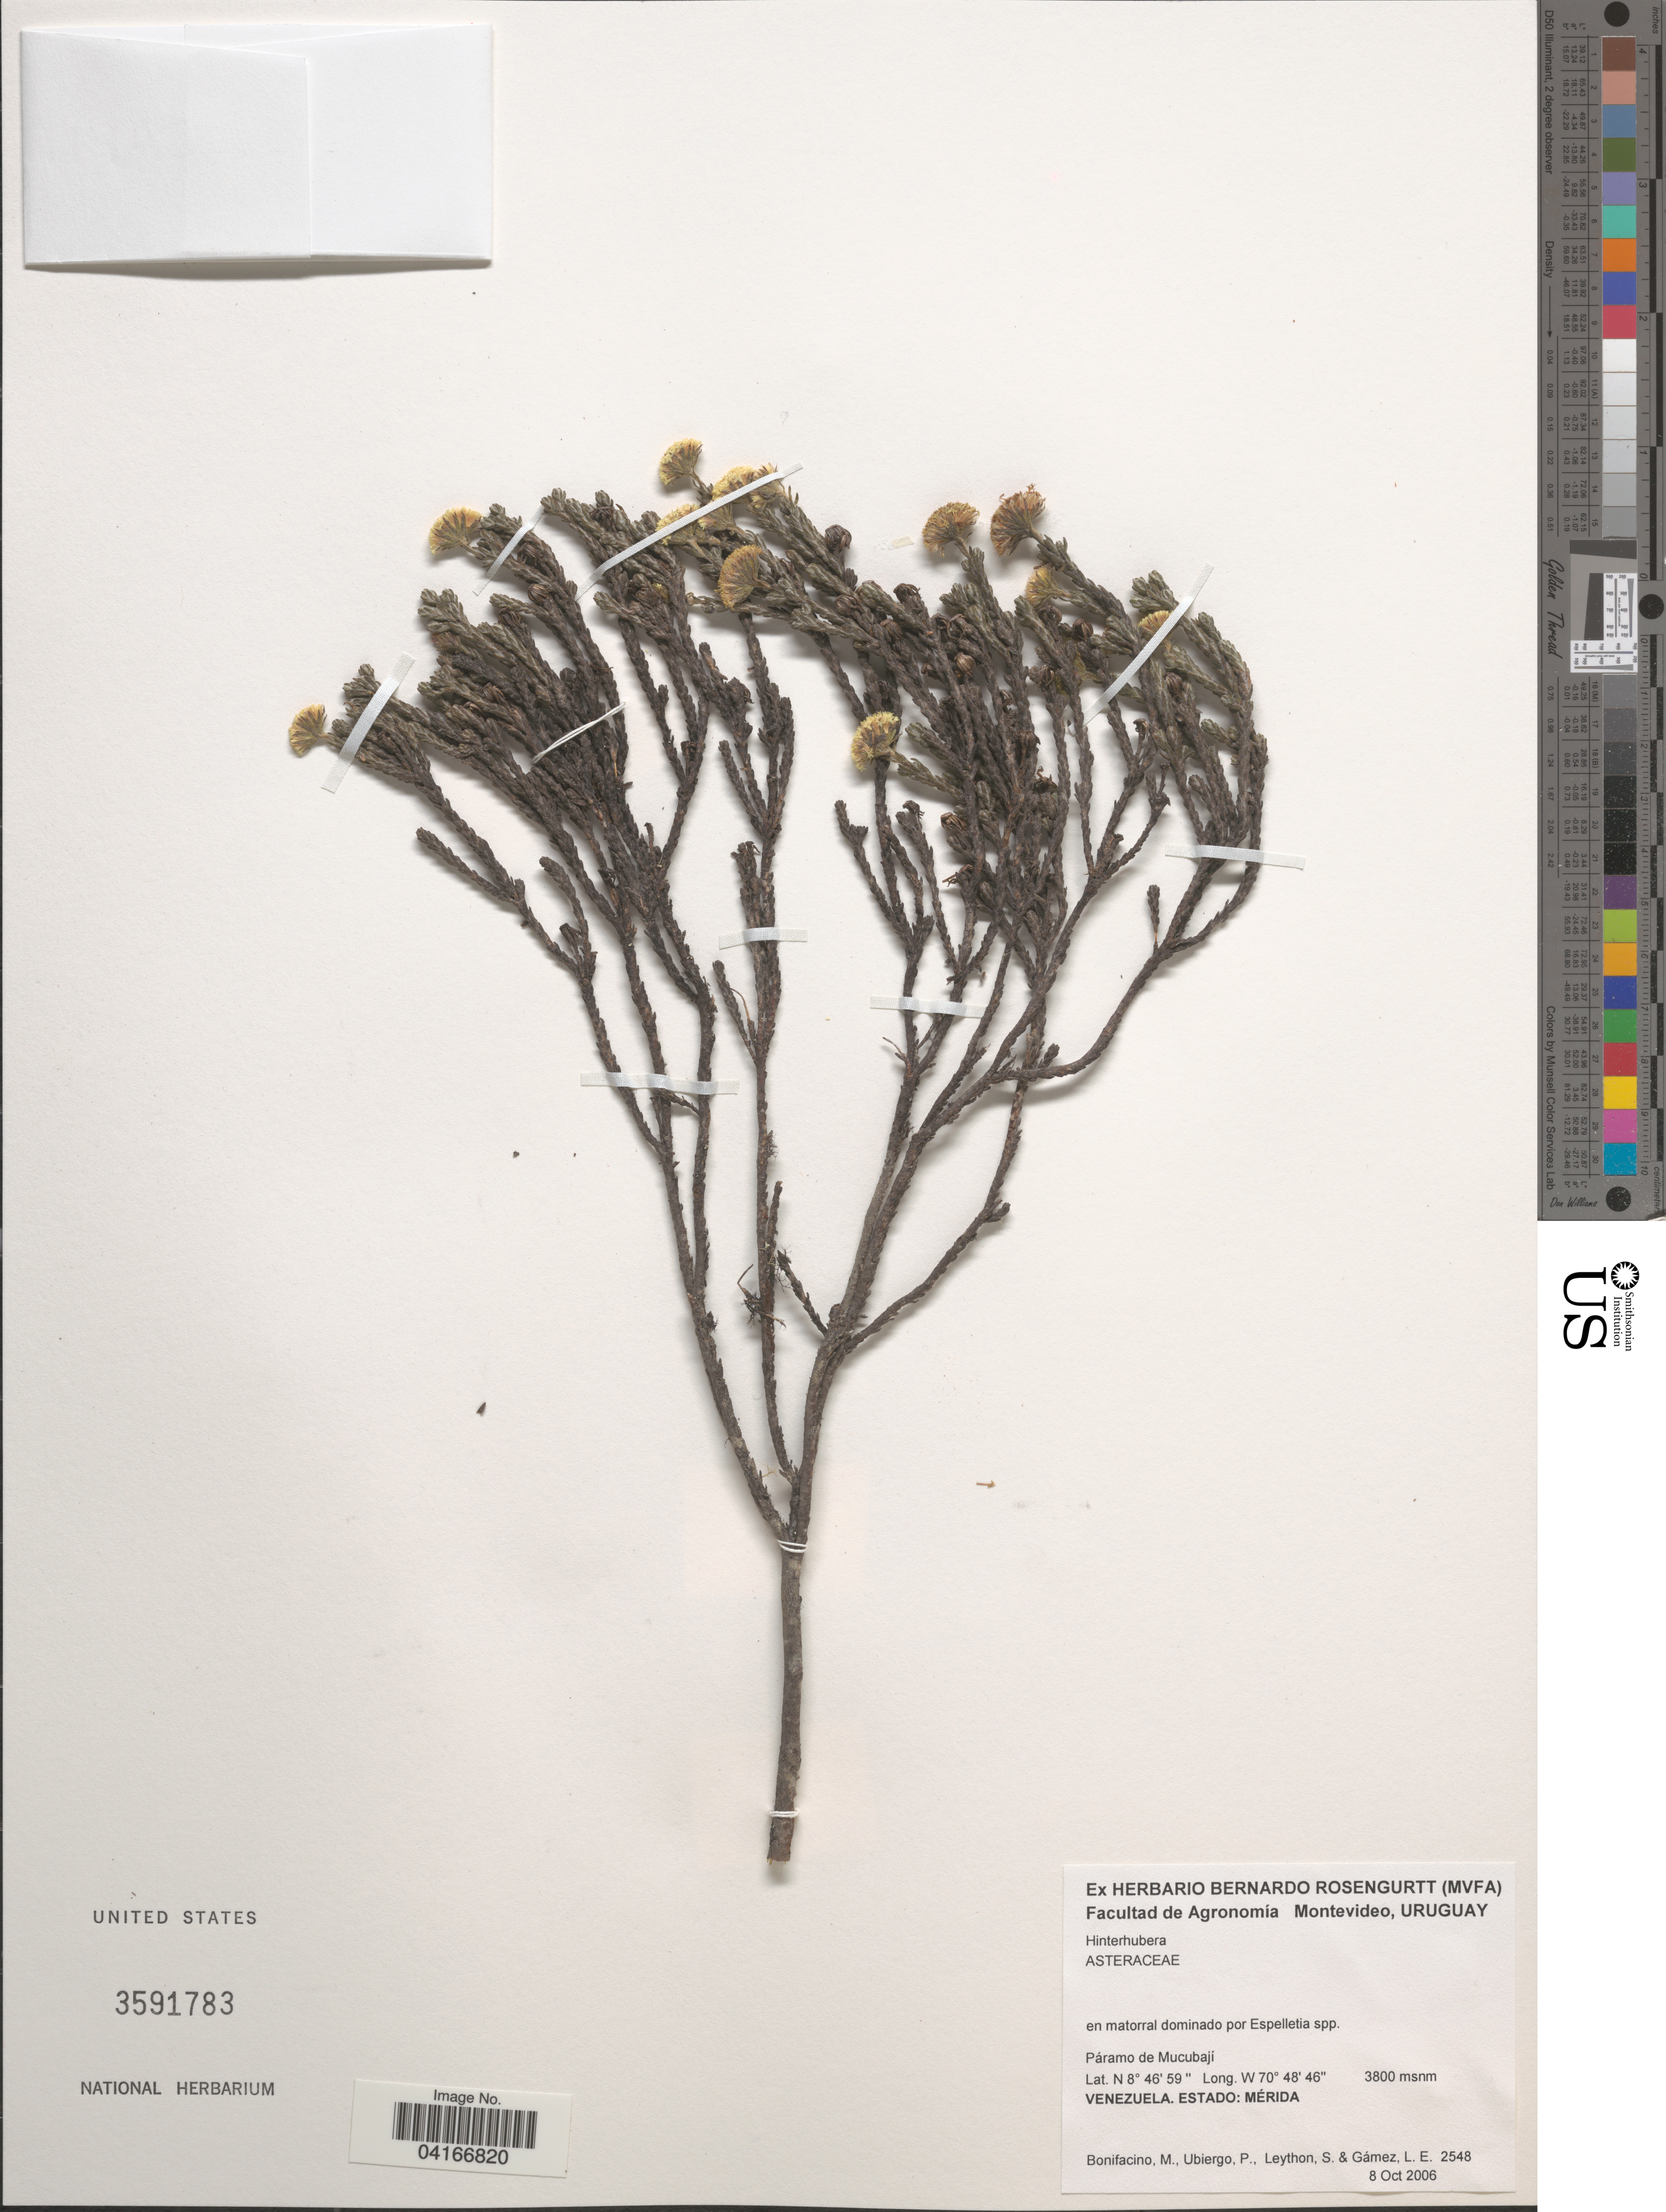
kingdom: Plantae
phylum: Tracheophyta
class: Magnoliopsida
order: Asterales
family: Asteraceae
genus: Hinterhubera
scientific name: Hinterhubera sp.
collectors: M. Bonifacino, P. Ubiergo, S. Leython & L. Gamez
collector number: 2548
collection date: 2006-10-08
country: Venezuela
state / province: Merida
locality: Páramo de Mucubají.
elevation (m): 3800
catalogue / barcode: US 3591783